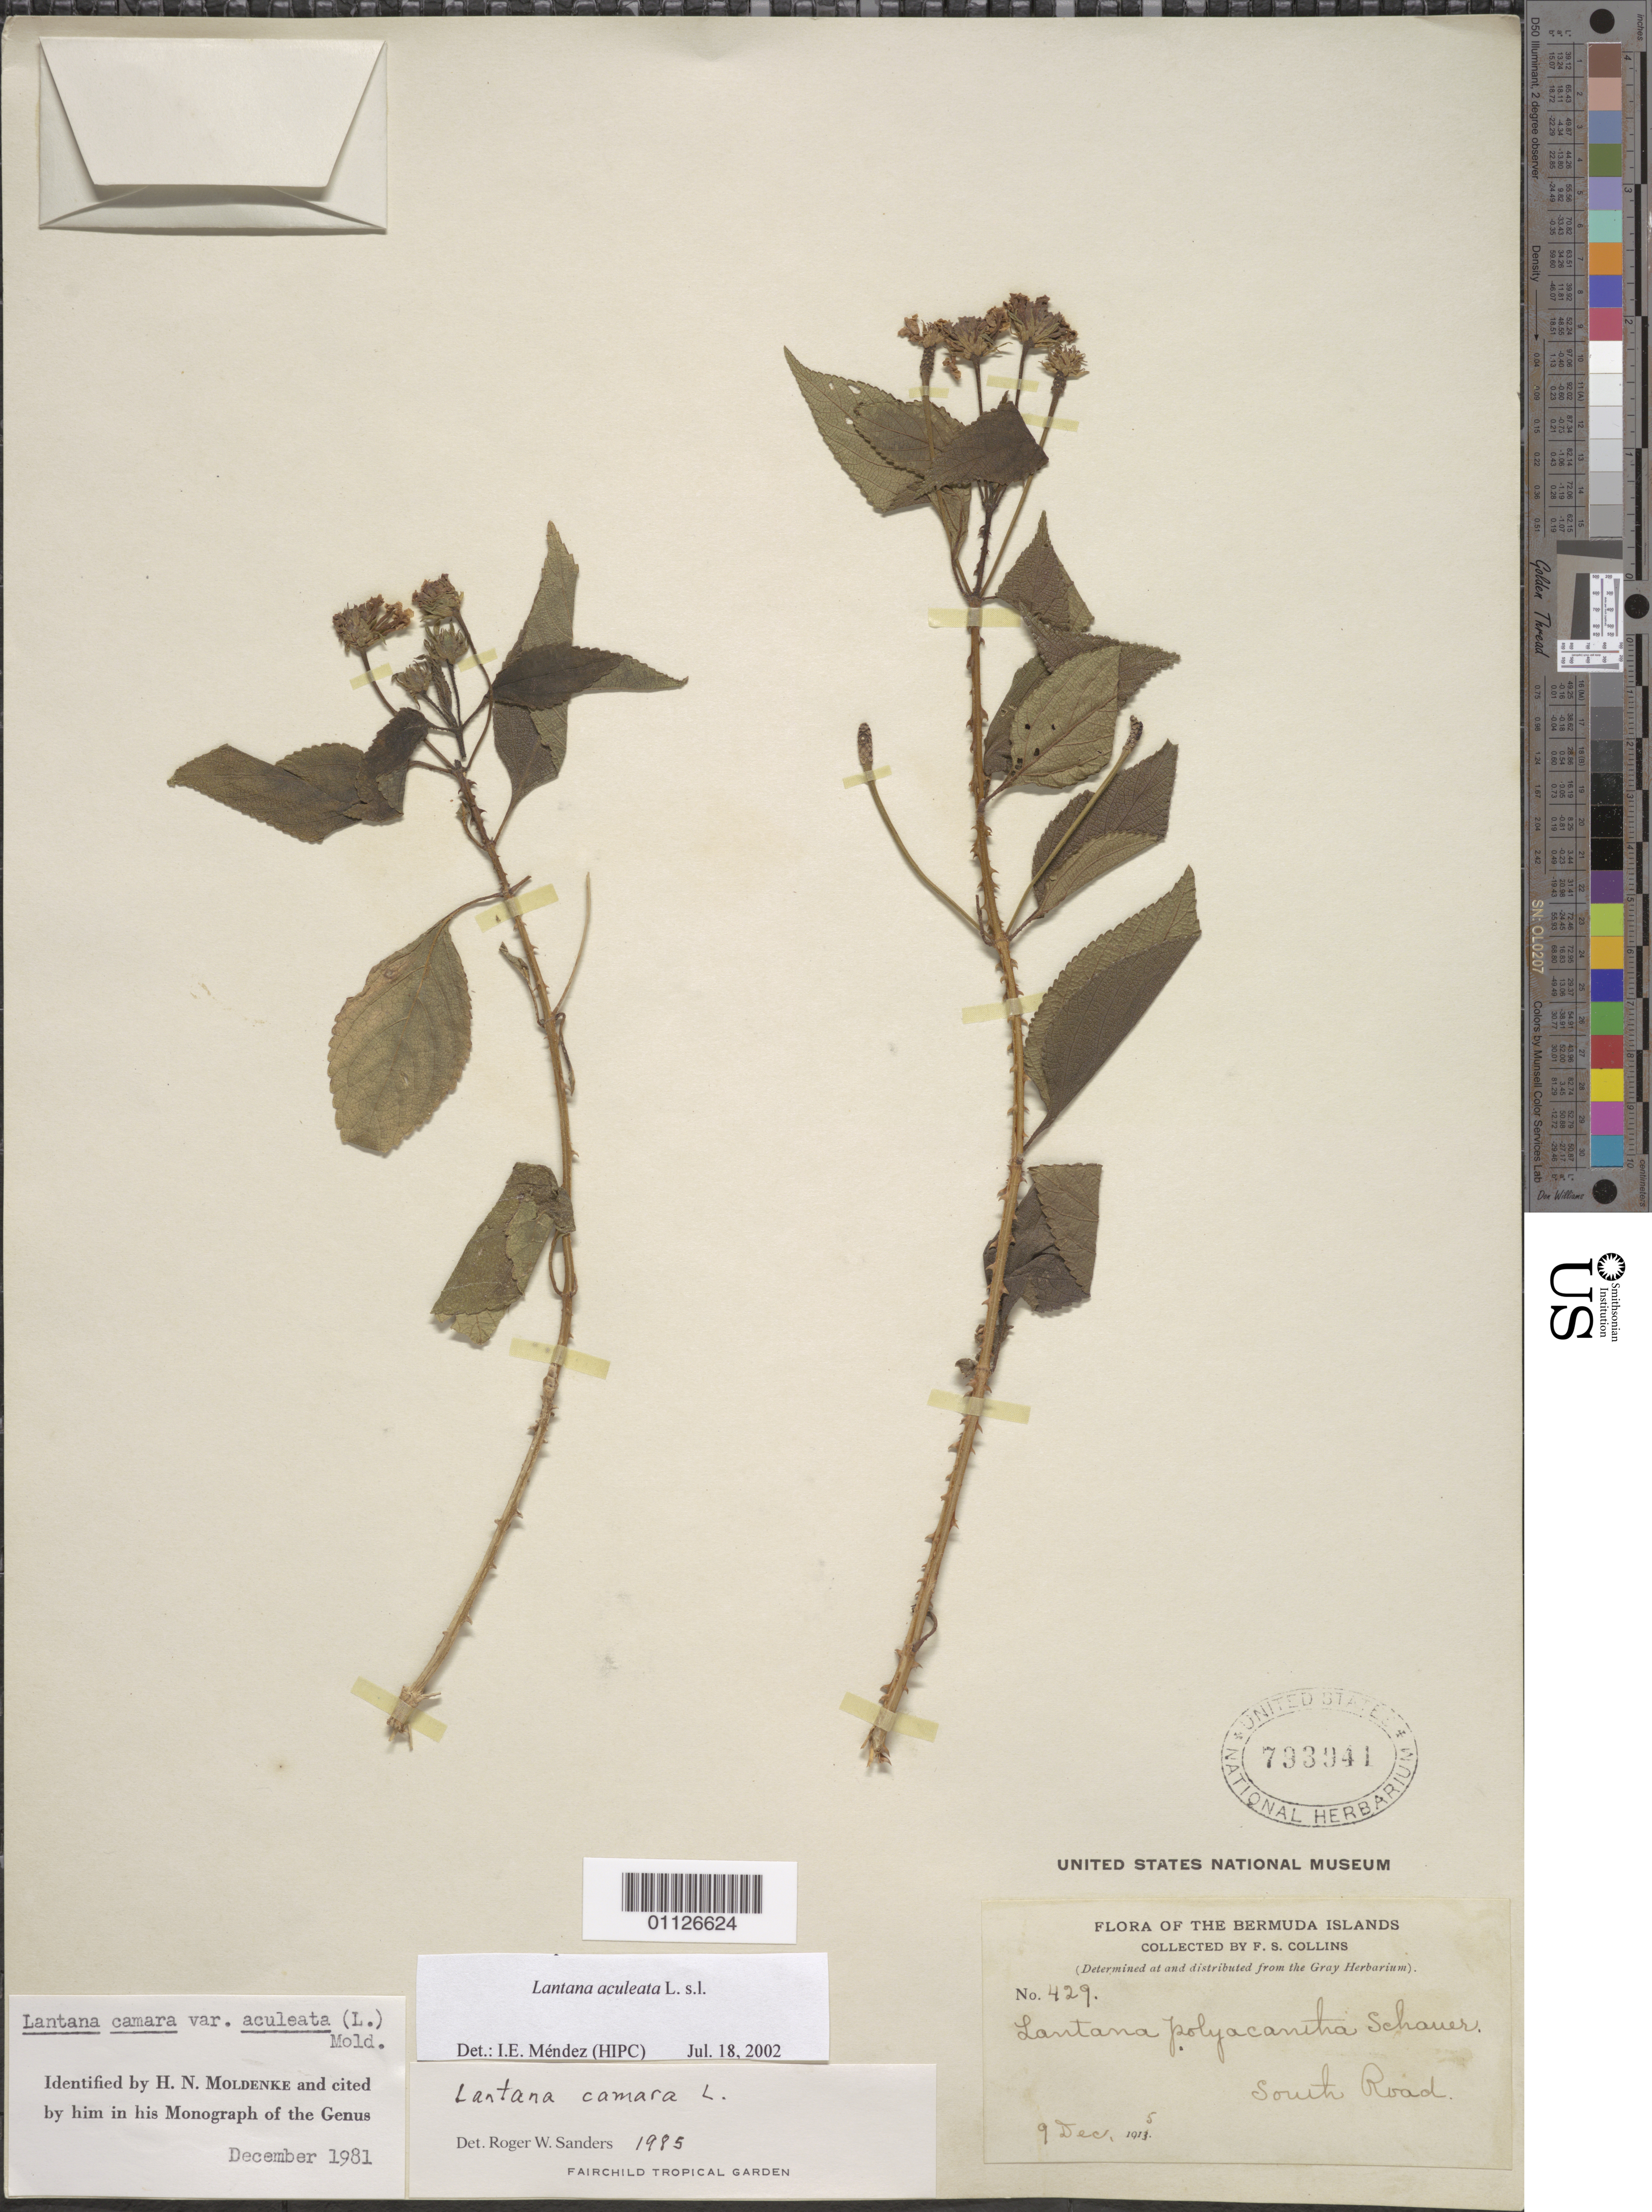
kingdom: Plantae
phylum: Tracheophyta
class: Magnoliopsida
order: Lamiales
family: Verbenaceae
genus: Lantana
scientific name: Lantana x aculeata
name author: L.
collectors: F. Collins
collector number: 429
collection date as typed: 09 Dec 1915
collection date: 1915-12-09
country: Bermuda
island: Bermuda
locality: S Road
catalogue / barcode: US 733941